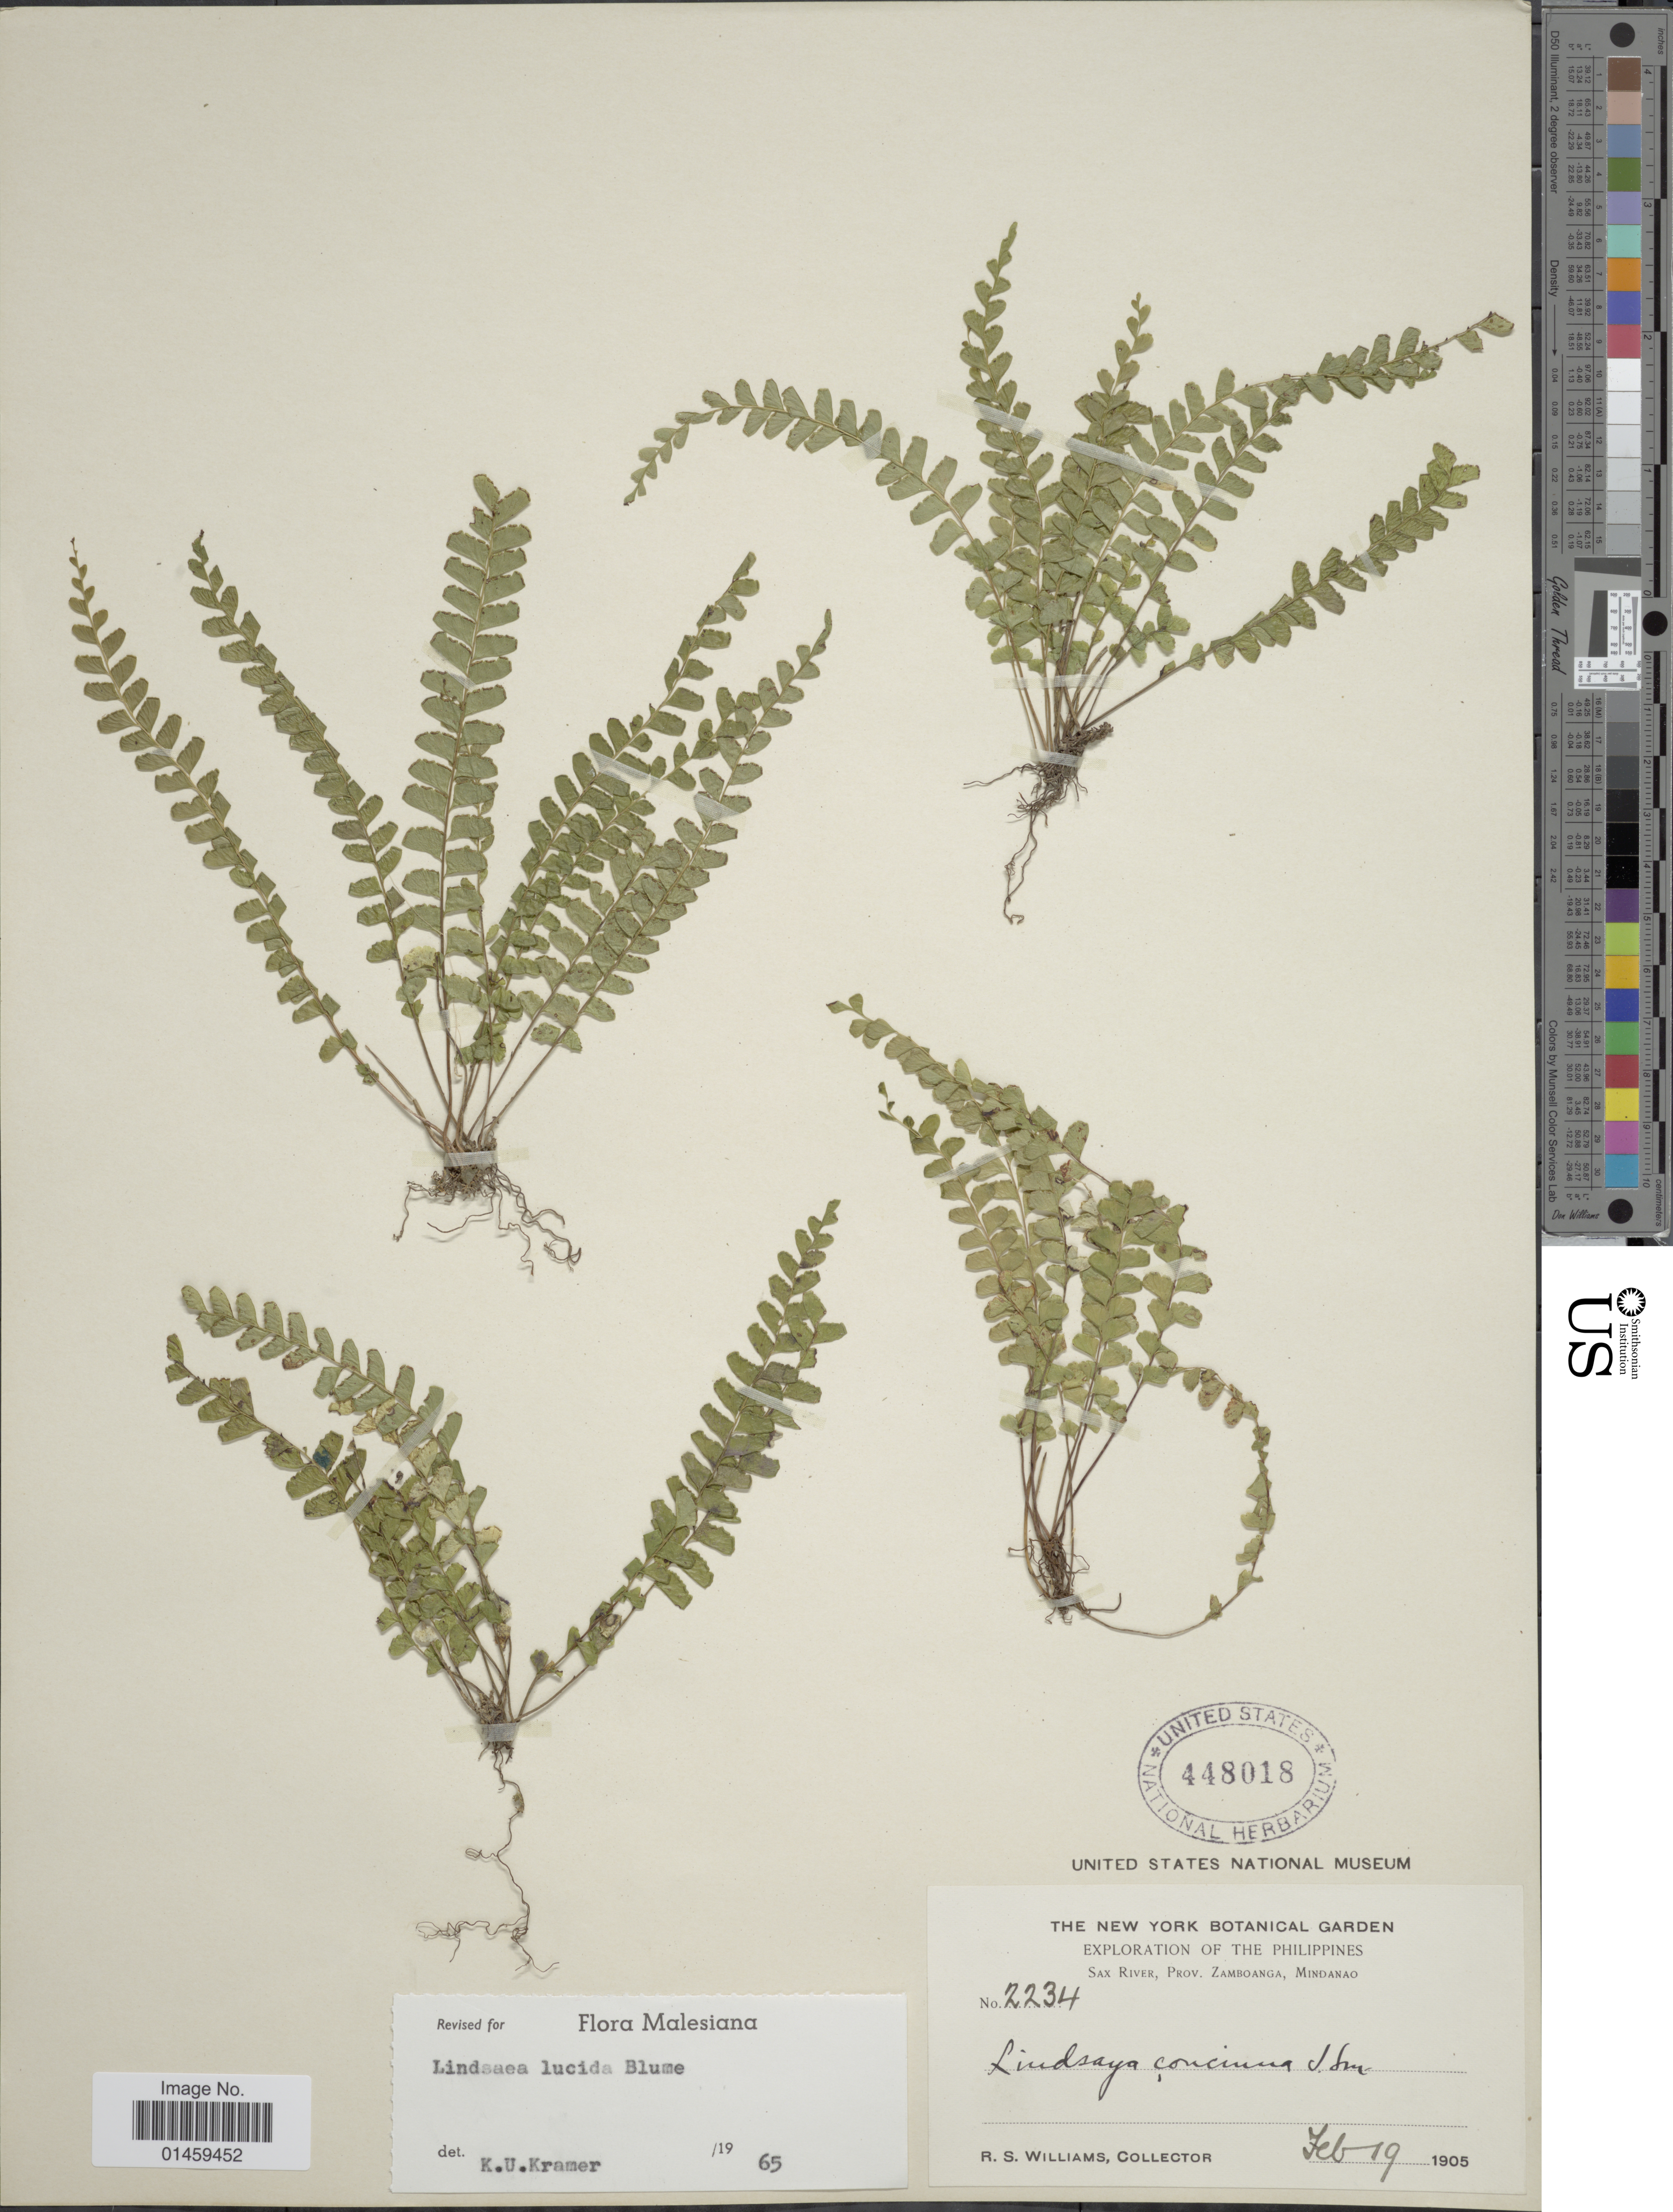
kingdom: Plantae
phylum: Tracheophyta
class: Polypodiopsida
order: Polypodiales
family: Lindsaeaceae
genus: Lindsaea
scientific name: Lindsaea lucida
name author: Blume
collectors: R. S. Williams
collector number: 2234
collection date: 1905-02-19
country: Philippines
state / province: Zamboanga Peninsula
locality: Sax River, Prov. Zamboanga, Mindanao.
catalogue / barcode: US 448018